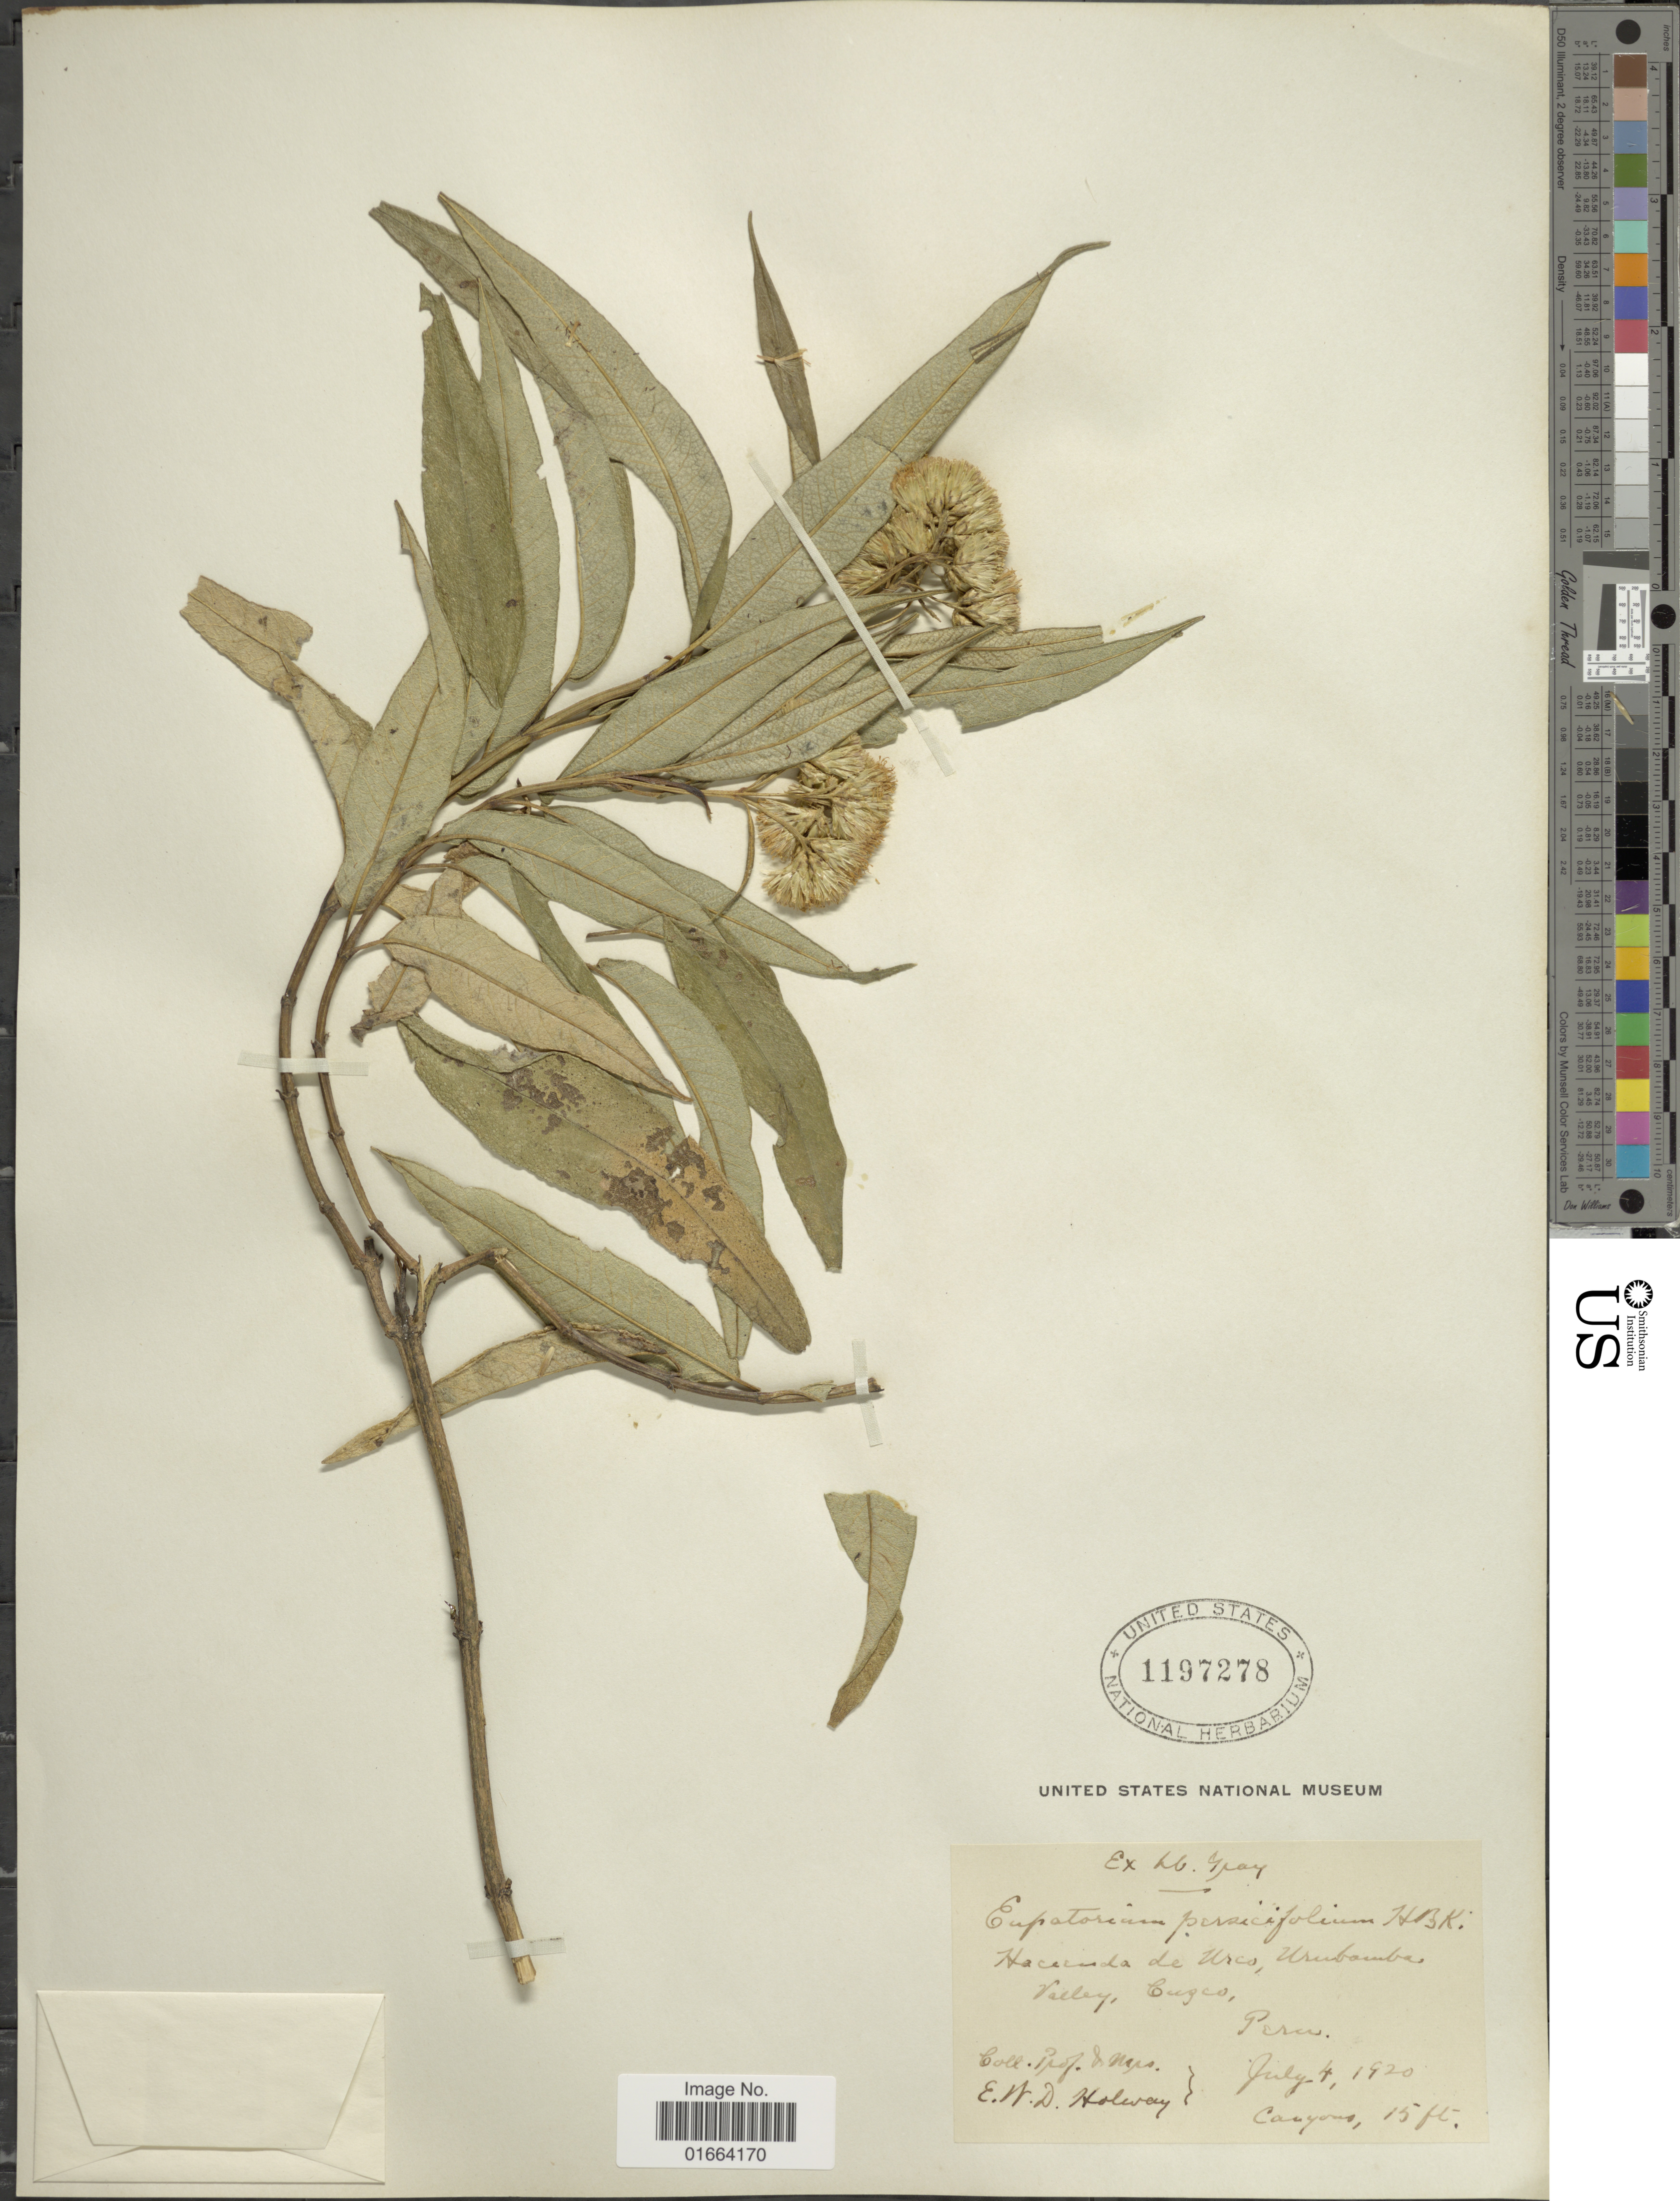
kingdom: Plantae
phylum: Tracheophyta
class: Magnoliopsida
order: Asterales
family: Asteraceae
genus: Aristeguietia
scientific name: Aristeguietia discolor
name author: (DC.) R.M. King & H. Rob.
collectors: E. W. D. Holway & E. Holway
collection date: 1920-07-04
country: Peru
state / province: Cusco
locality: Canyons, Hacienda de Urco, Urubamba Valley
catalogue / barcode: US 1197278